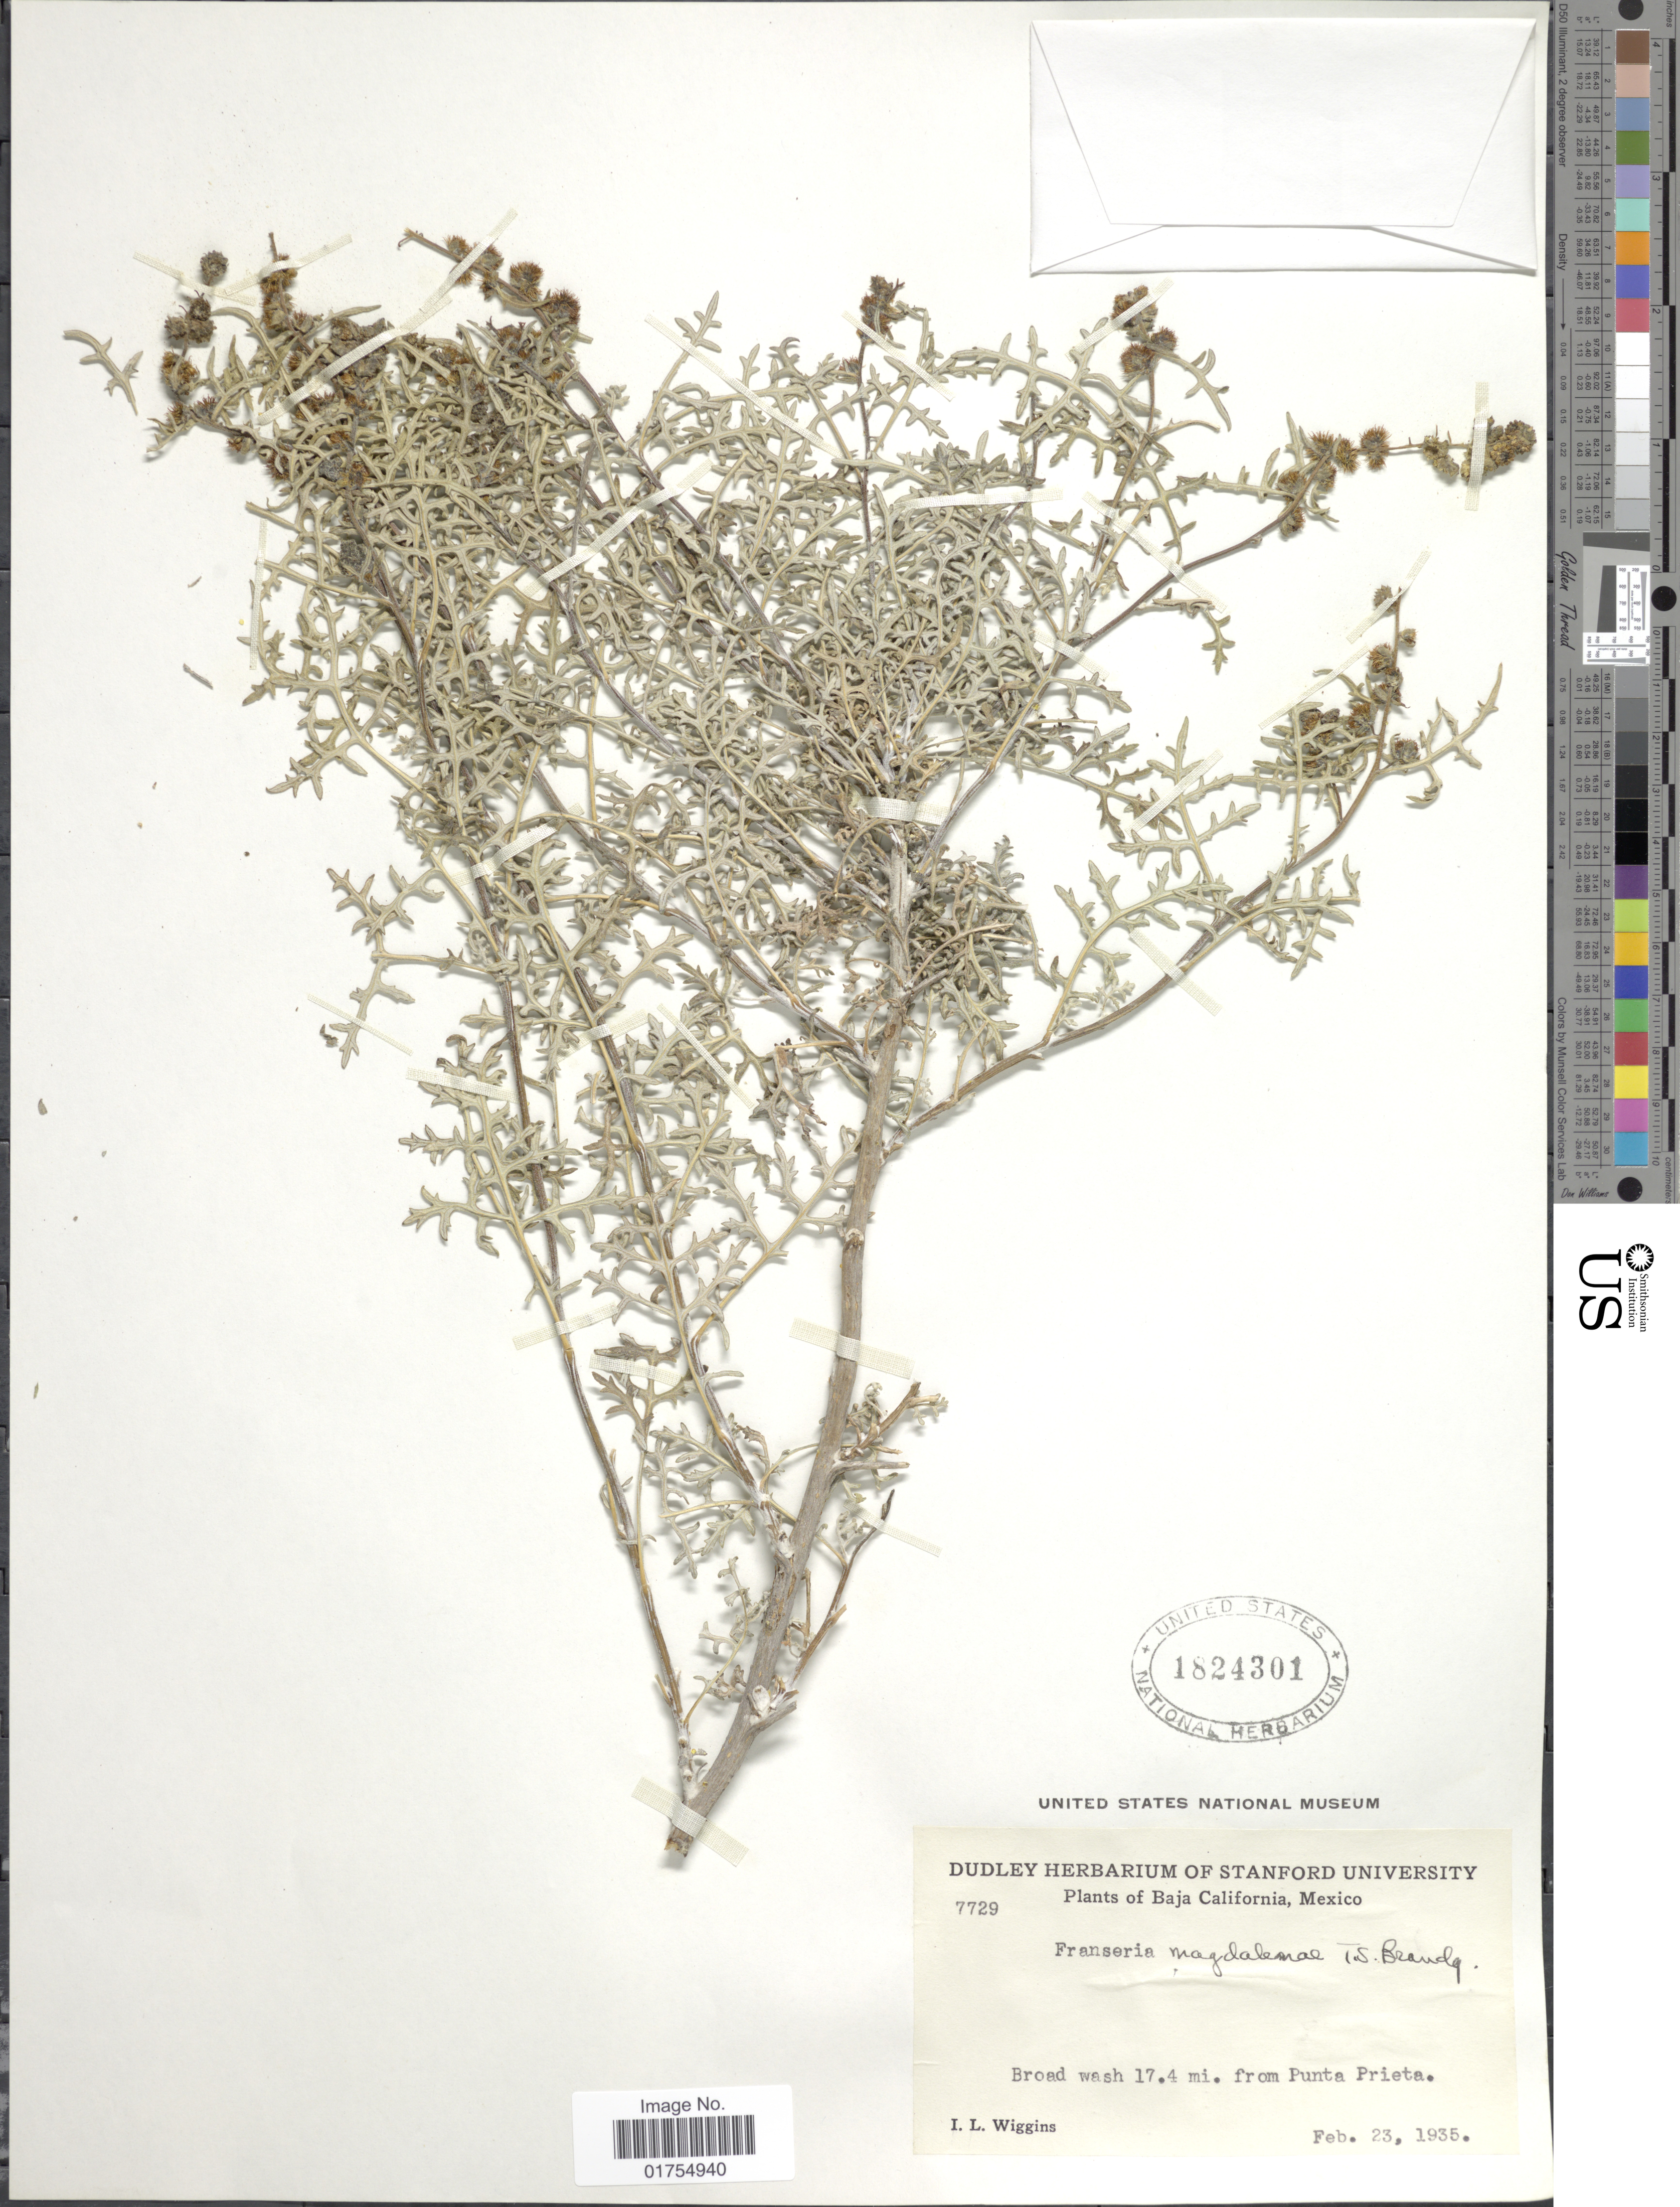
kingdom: Plantae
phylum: Tracheophyta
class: Magnoliopsida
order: Asterales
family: Asteraceae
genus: Franseria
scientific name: Franseria magdalenae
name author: Brandegee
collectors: I. L. Wiggins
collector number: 7729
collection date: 1935-02-23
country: Mexico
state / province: Baja California Norte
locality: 17.4 mi. from Punta Prieta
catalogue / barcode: US 1824301